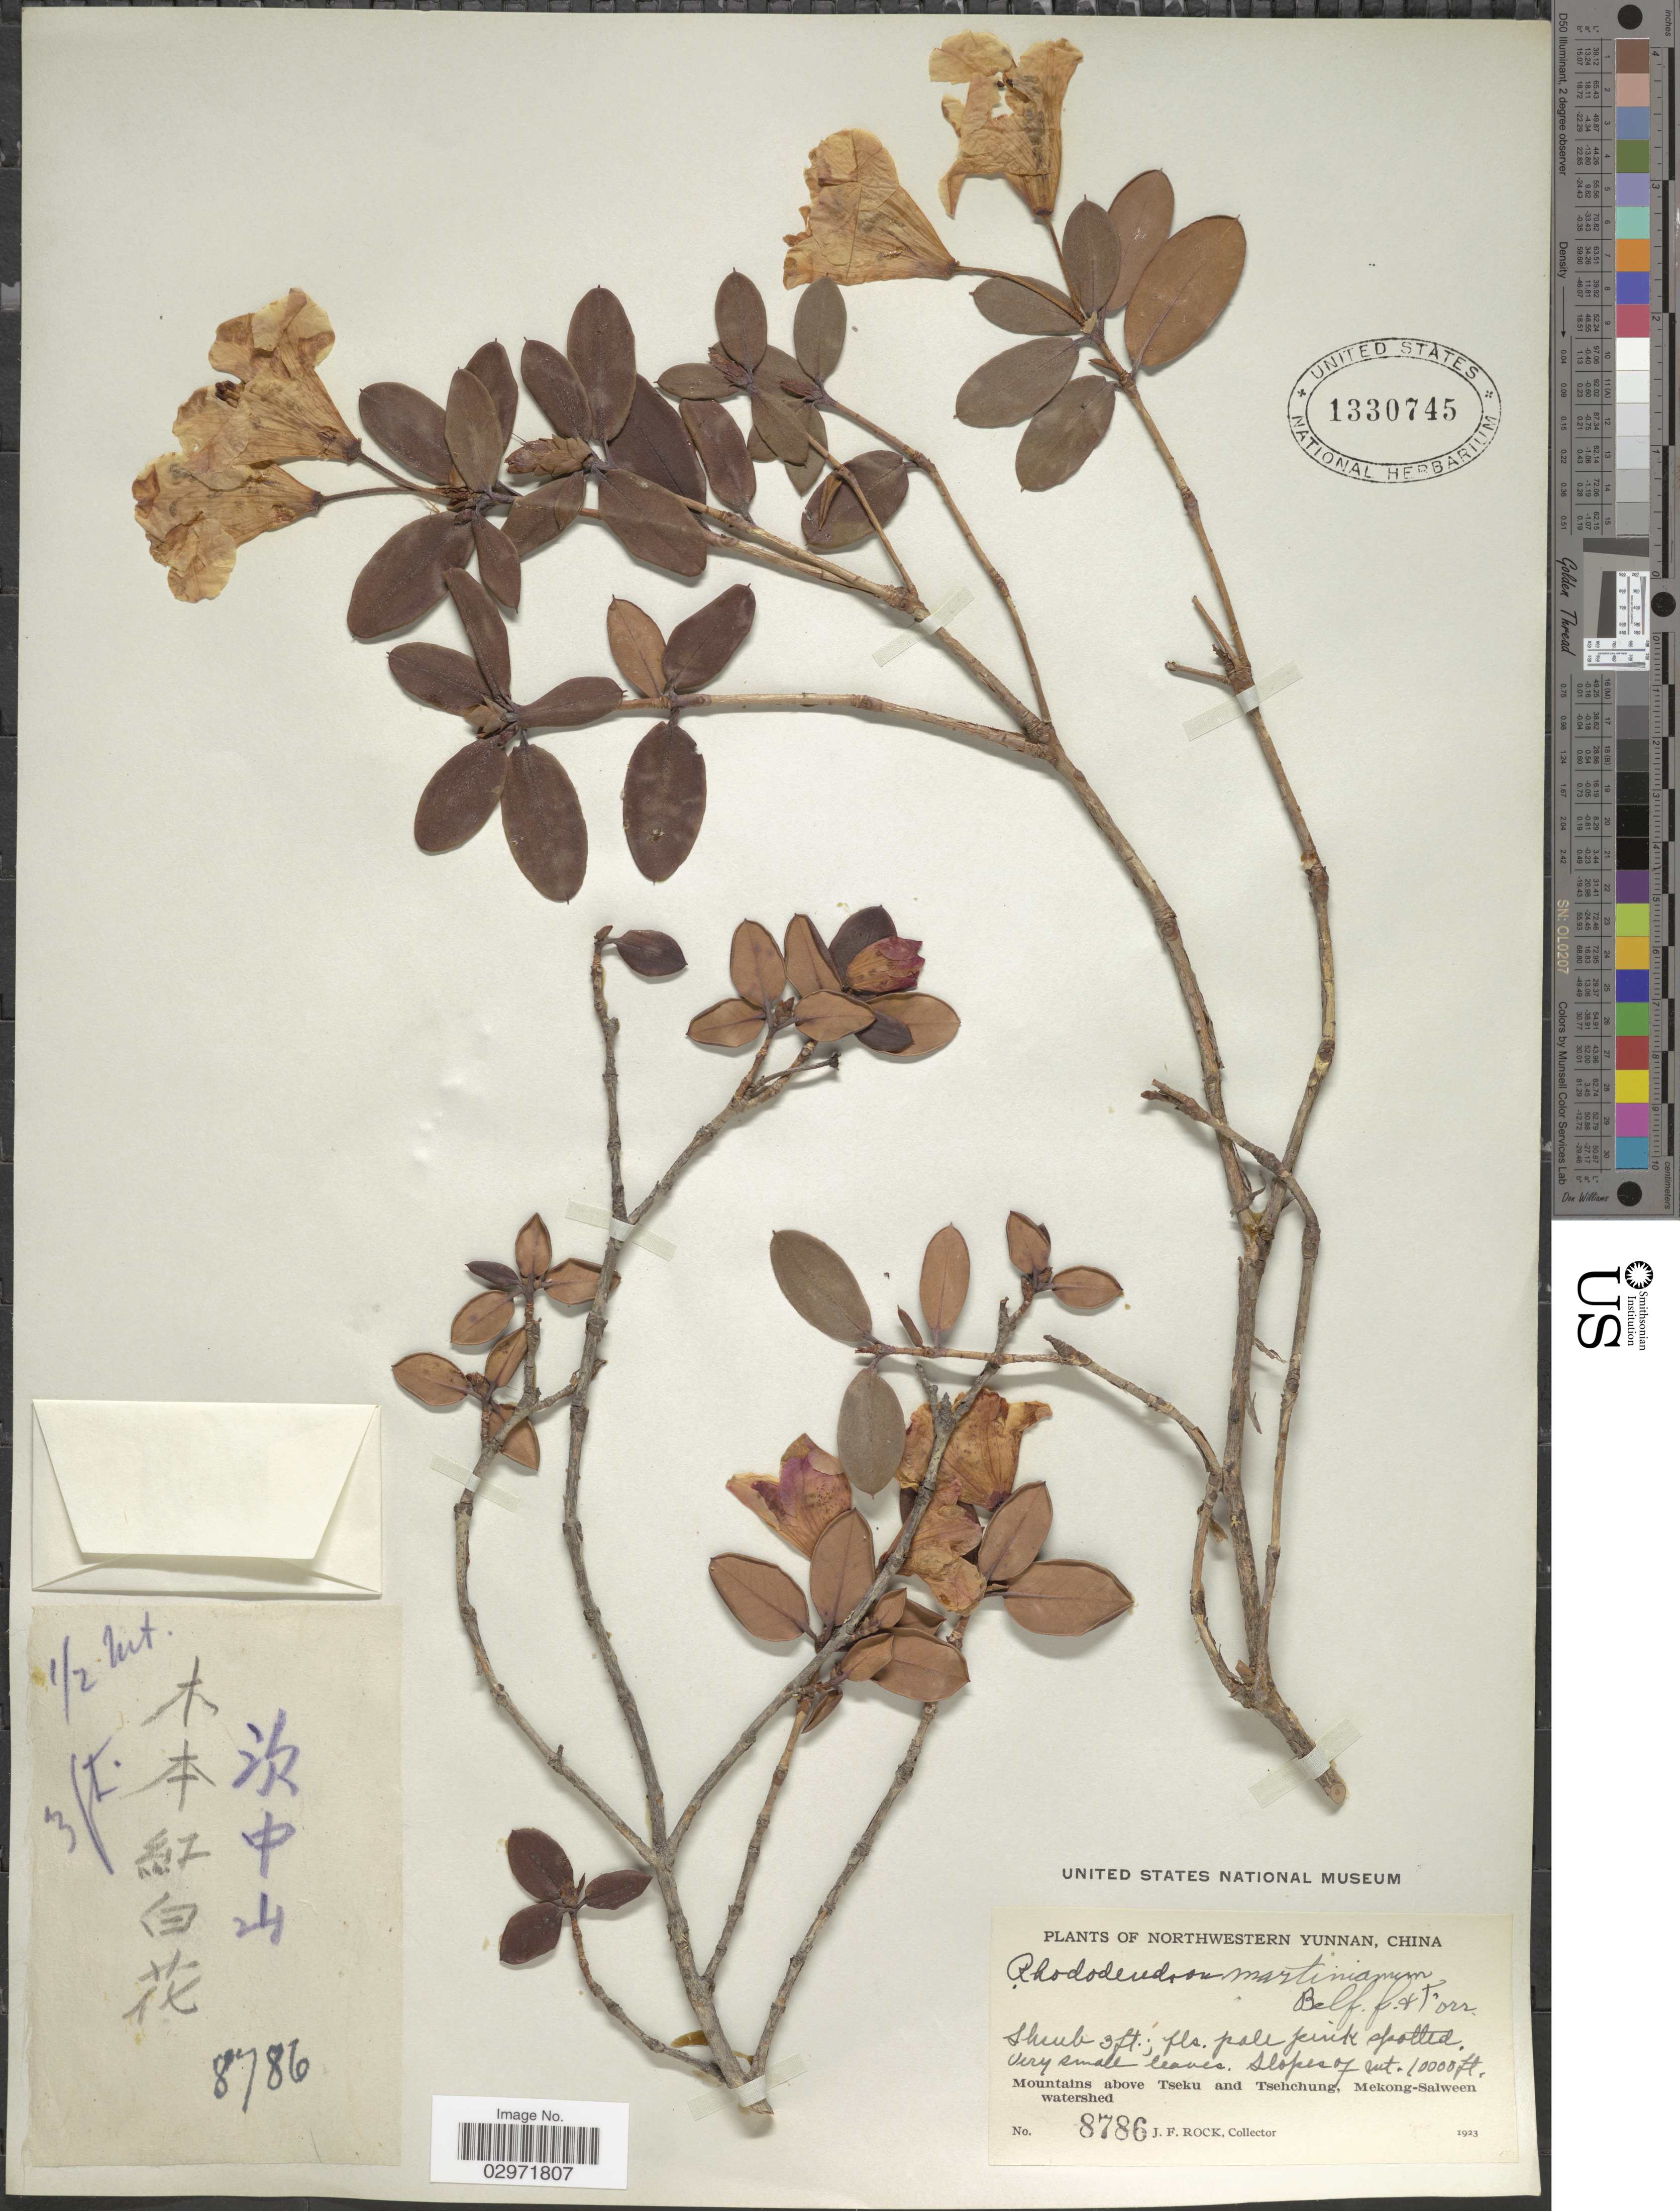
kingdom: Plantae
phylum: Tracheophyta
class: Magnoliopsida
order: Ericales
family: Ericaceae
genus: Rhododendron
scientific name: Rhododendron martinianum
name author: Balf. f. & Forrest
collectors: J. Rock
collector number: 8786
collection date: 1923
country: China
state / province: Yunnan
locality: Northwestern Yunnan. Mountains above Tseku and Tsehchung, Mekong-Salween watershed. Slopes of mt.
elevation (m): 3048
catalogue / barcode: US 1330745